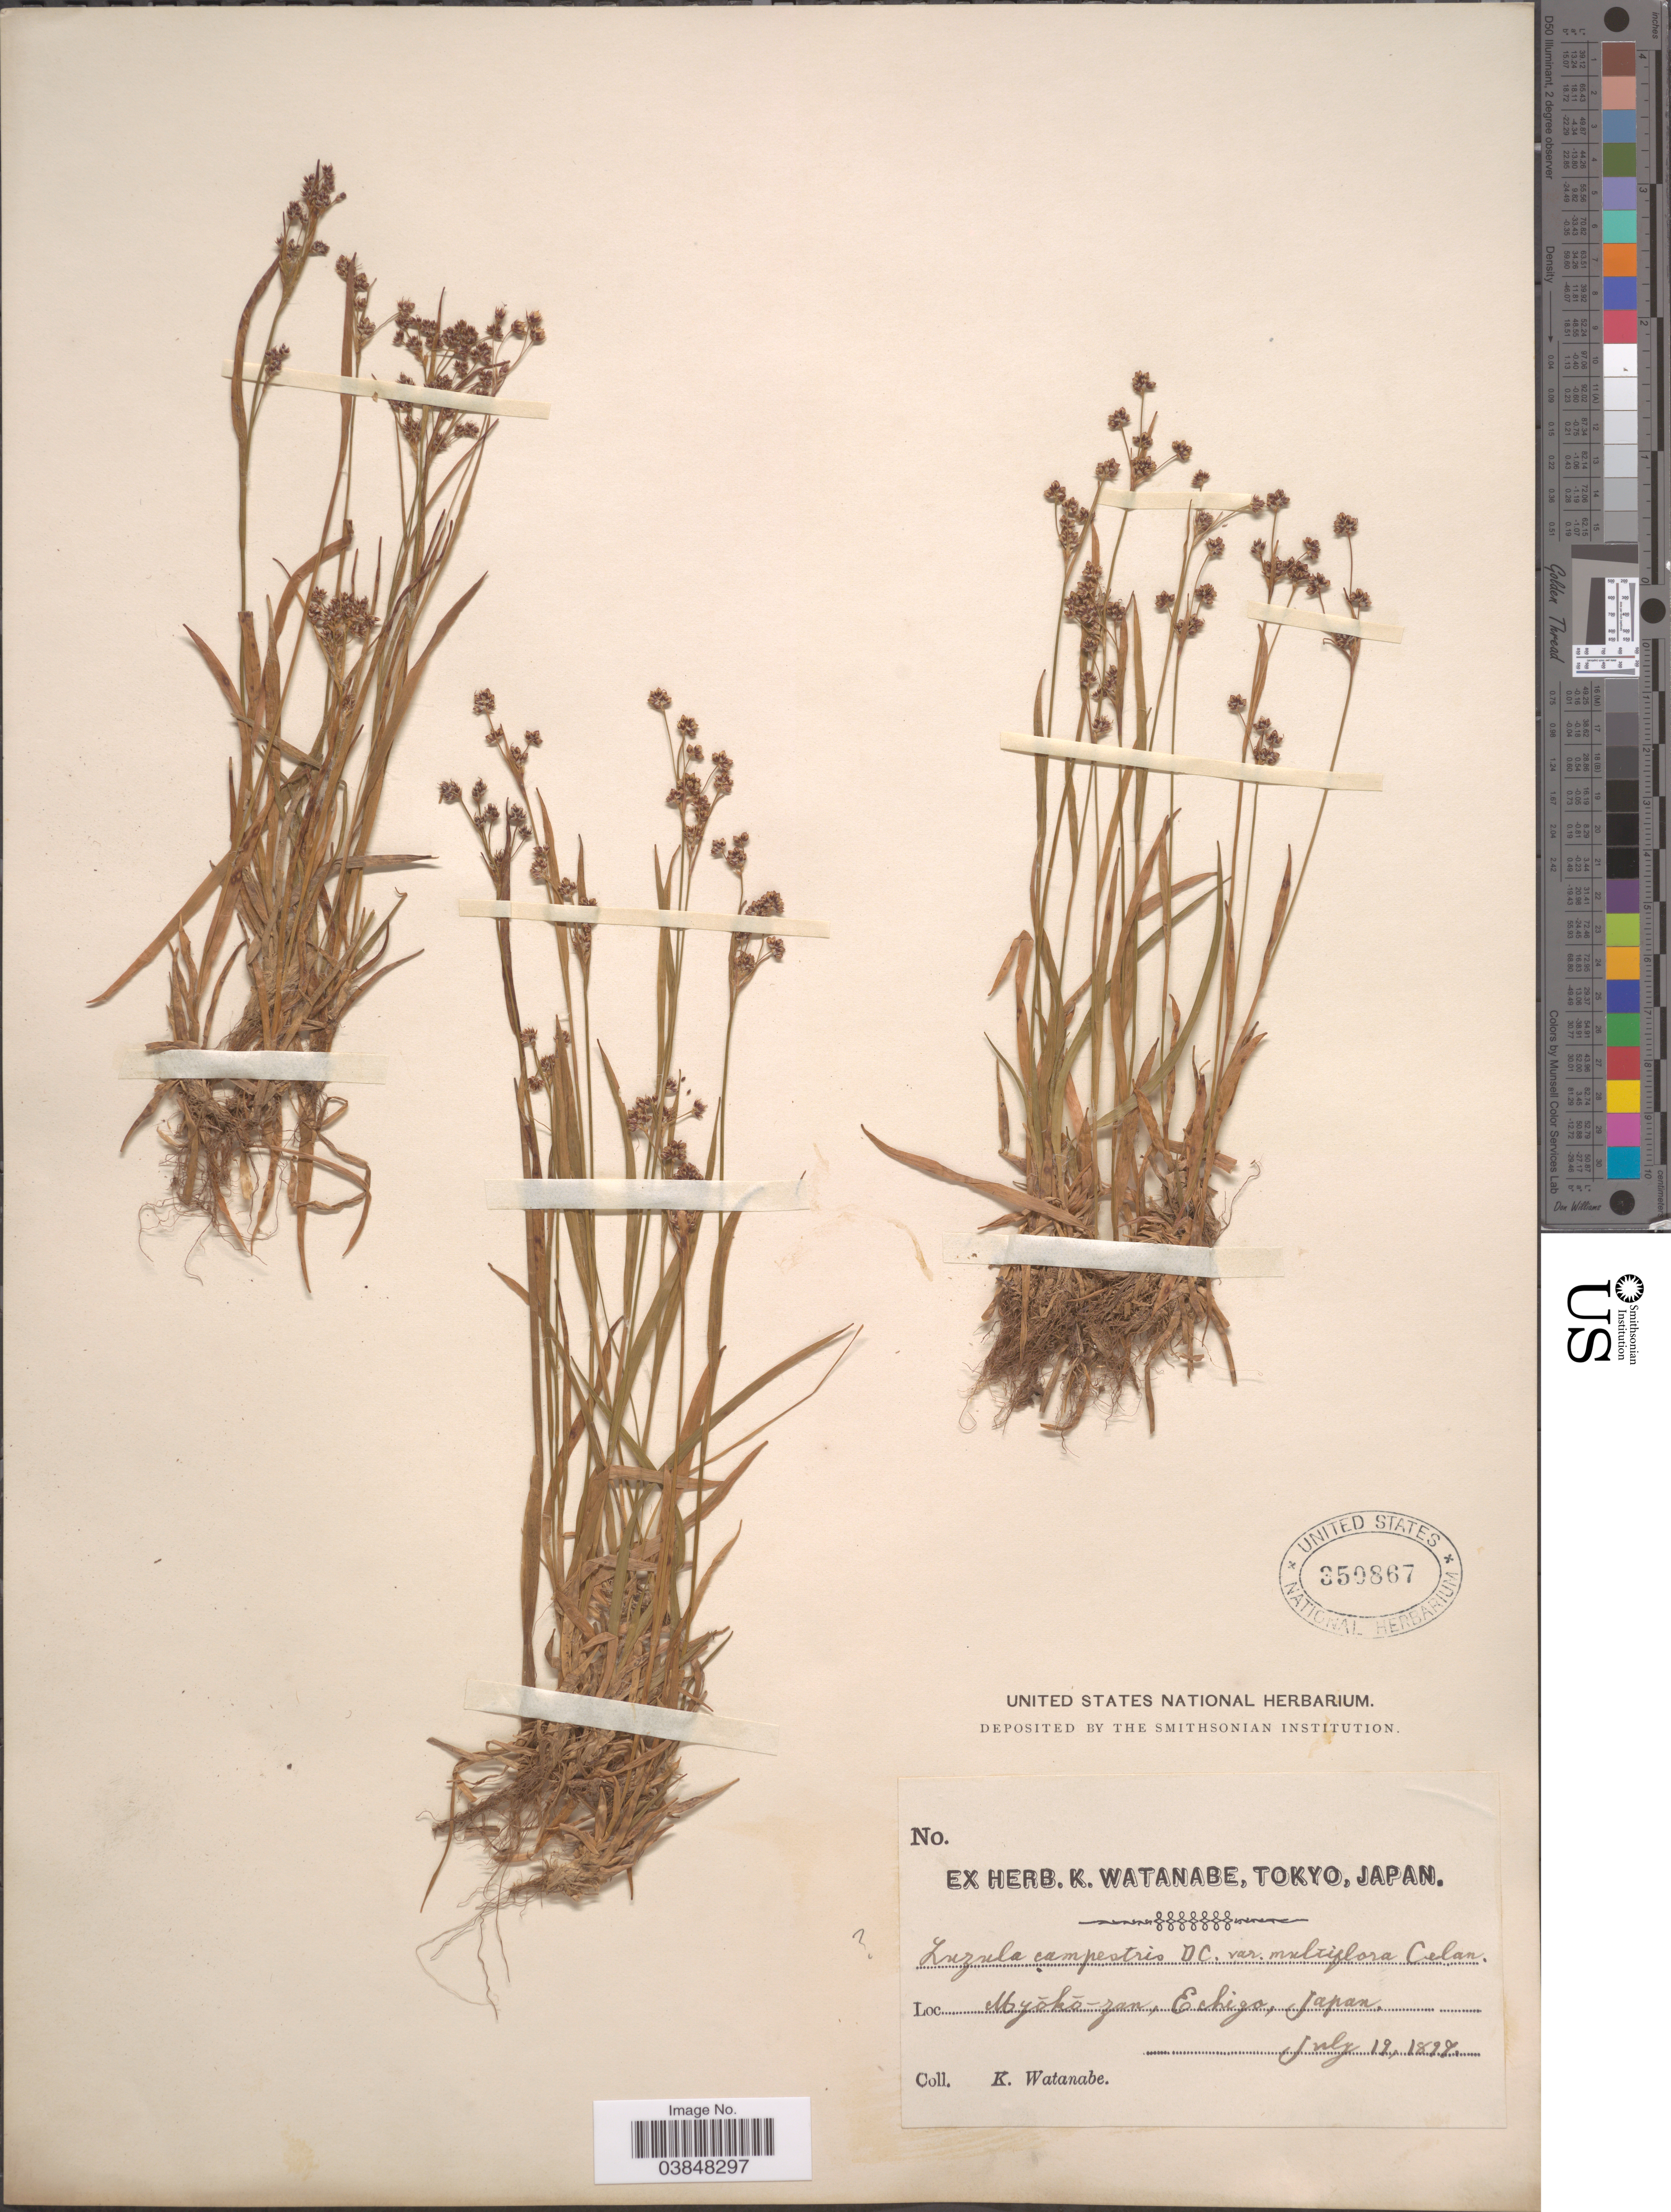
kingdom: Plantae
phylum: Tracheophyta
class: Liliopsida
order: Poales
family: Juncaceae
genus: Luzula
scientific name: Luzula campestris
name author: (L.) DC.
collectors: K. Watanabe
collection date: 1899-07-12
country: Japan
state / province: Tokyo, Federal City of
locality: Myoko-zan, Echigo.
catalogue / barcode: US 350867